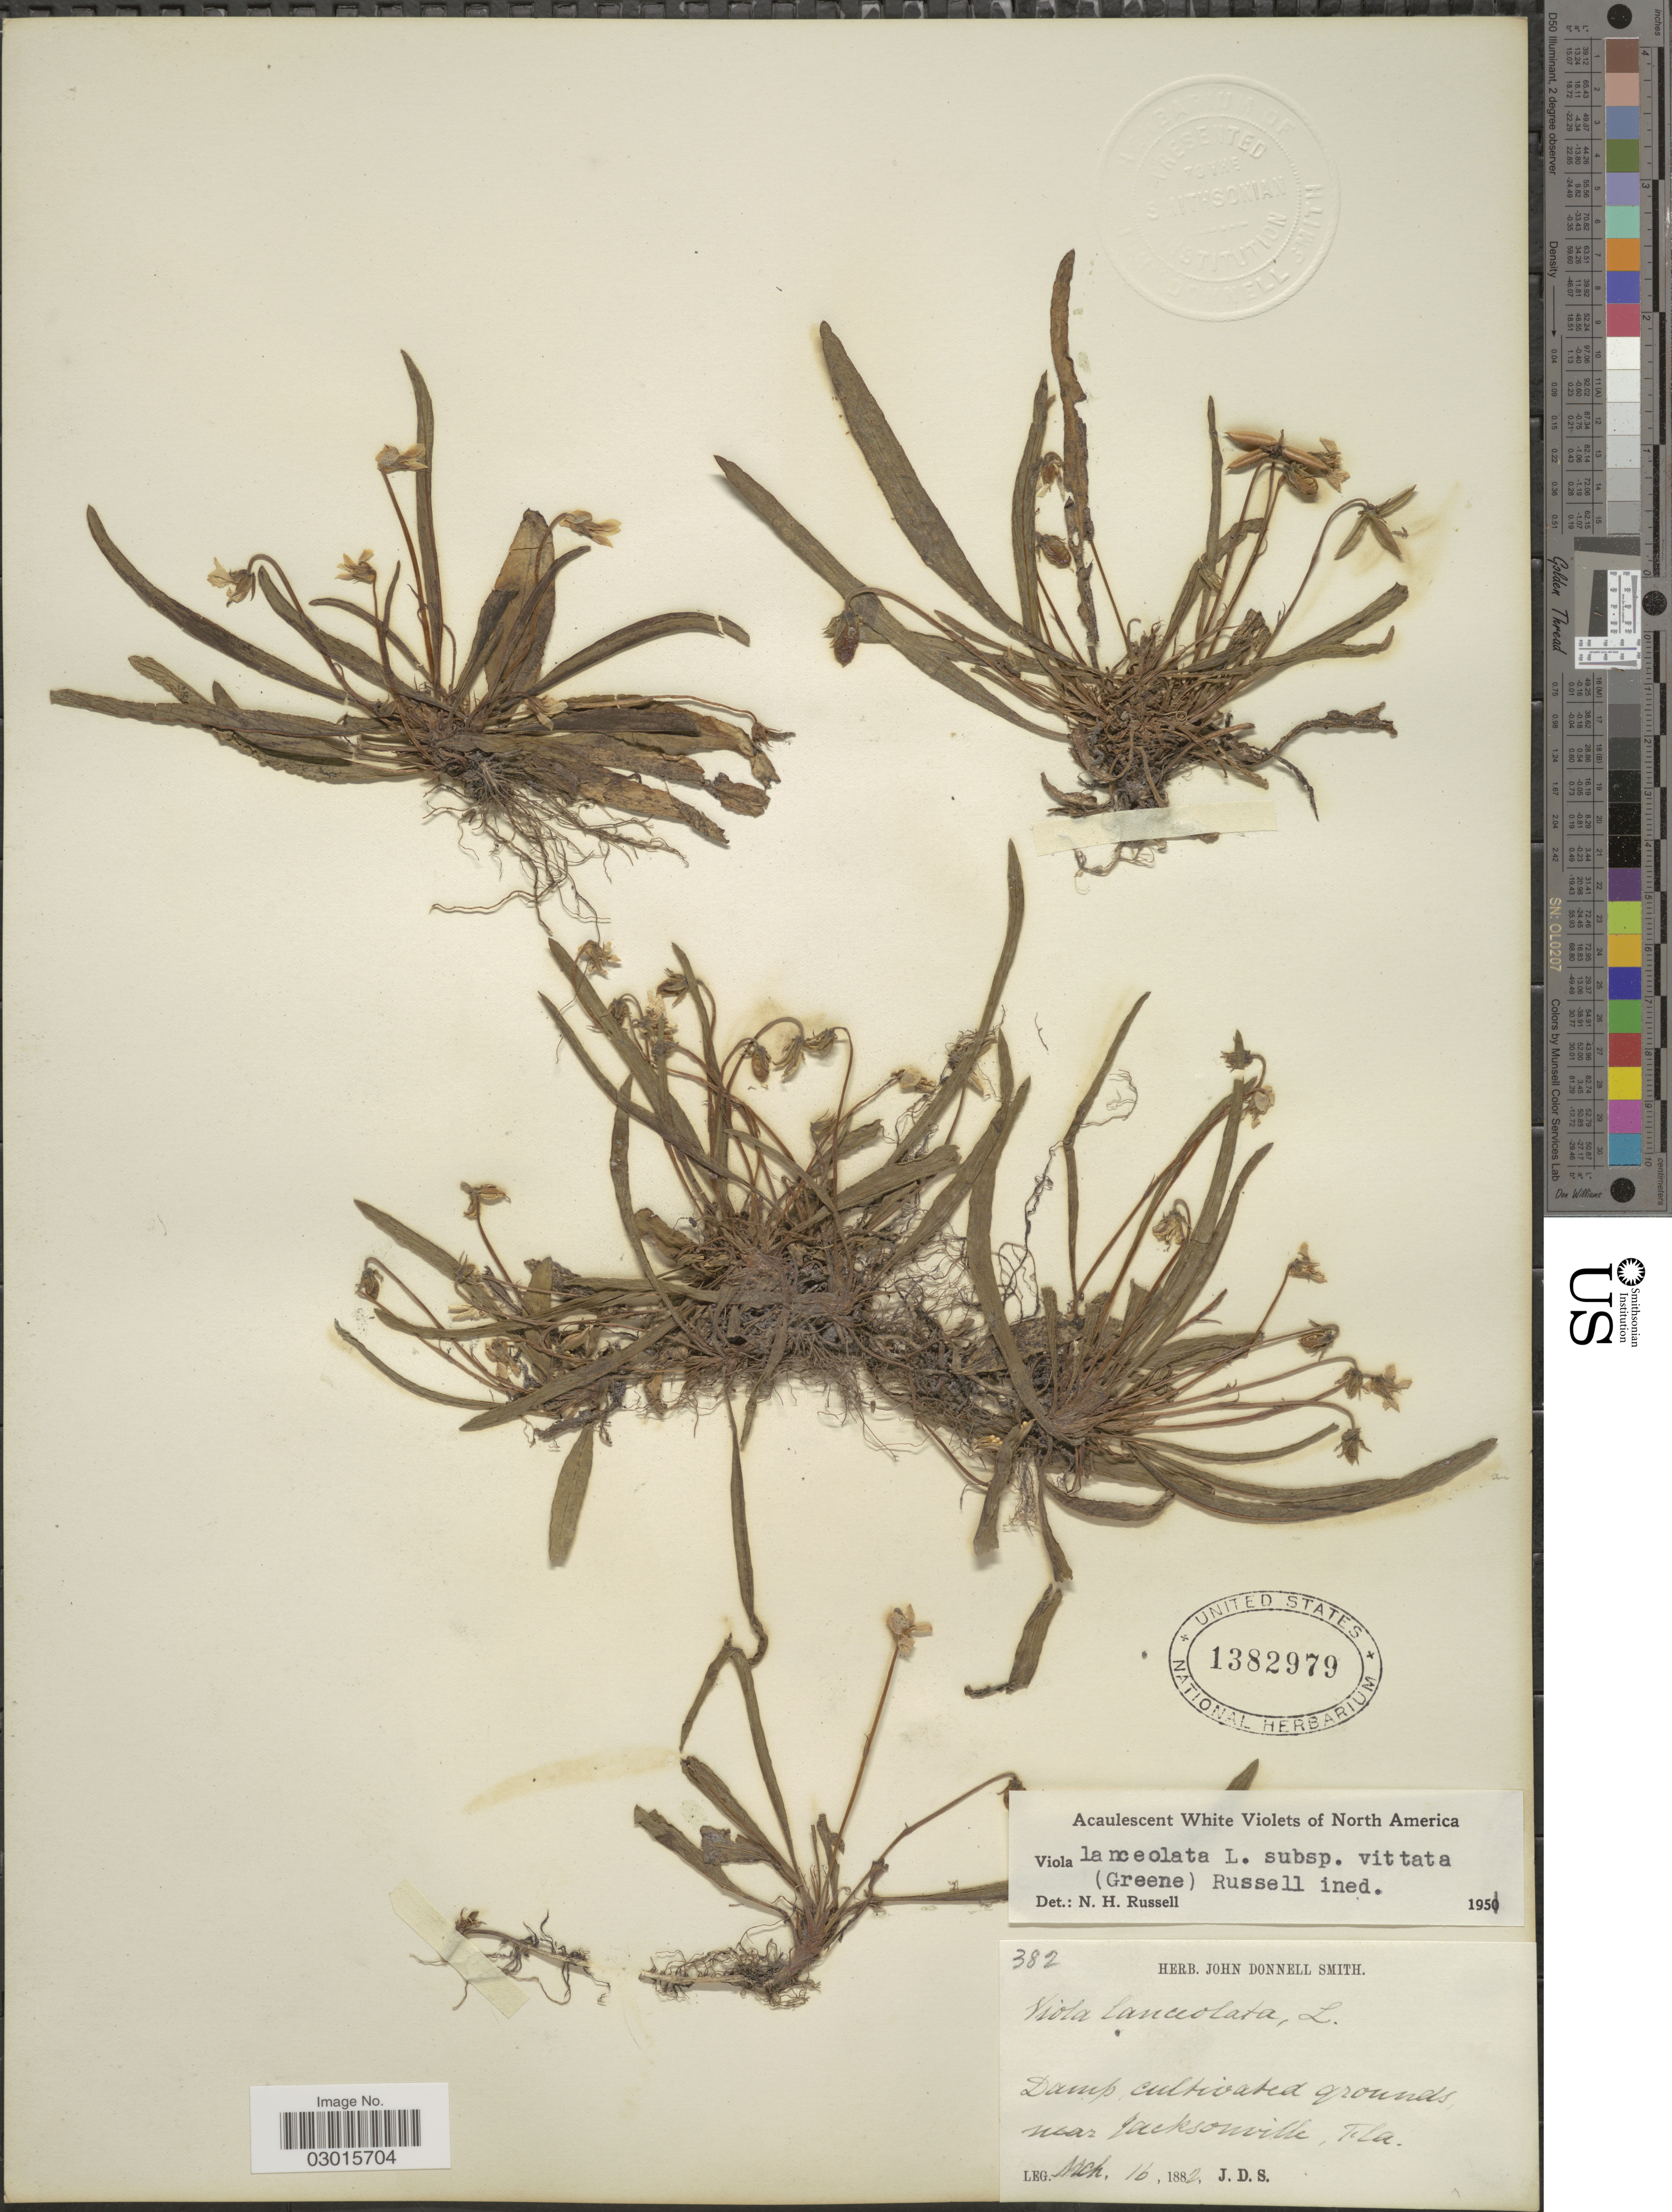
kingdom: Plantae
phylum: Tracheophyta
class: Magnoliopsida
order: Malpighiales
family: Violaceae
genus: Viola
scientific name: Viola lanceolata subsp. vittata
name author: (Greene) N. H. Russell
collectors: J. Donnell Smith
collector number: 382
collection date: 1882-03-16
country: United States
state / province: Florida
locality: Near Jacksonville, Fla.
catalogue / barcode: US 1382979